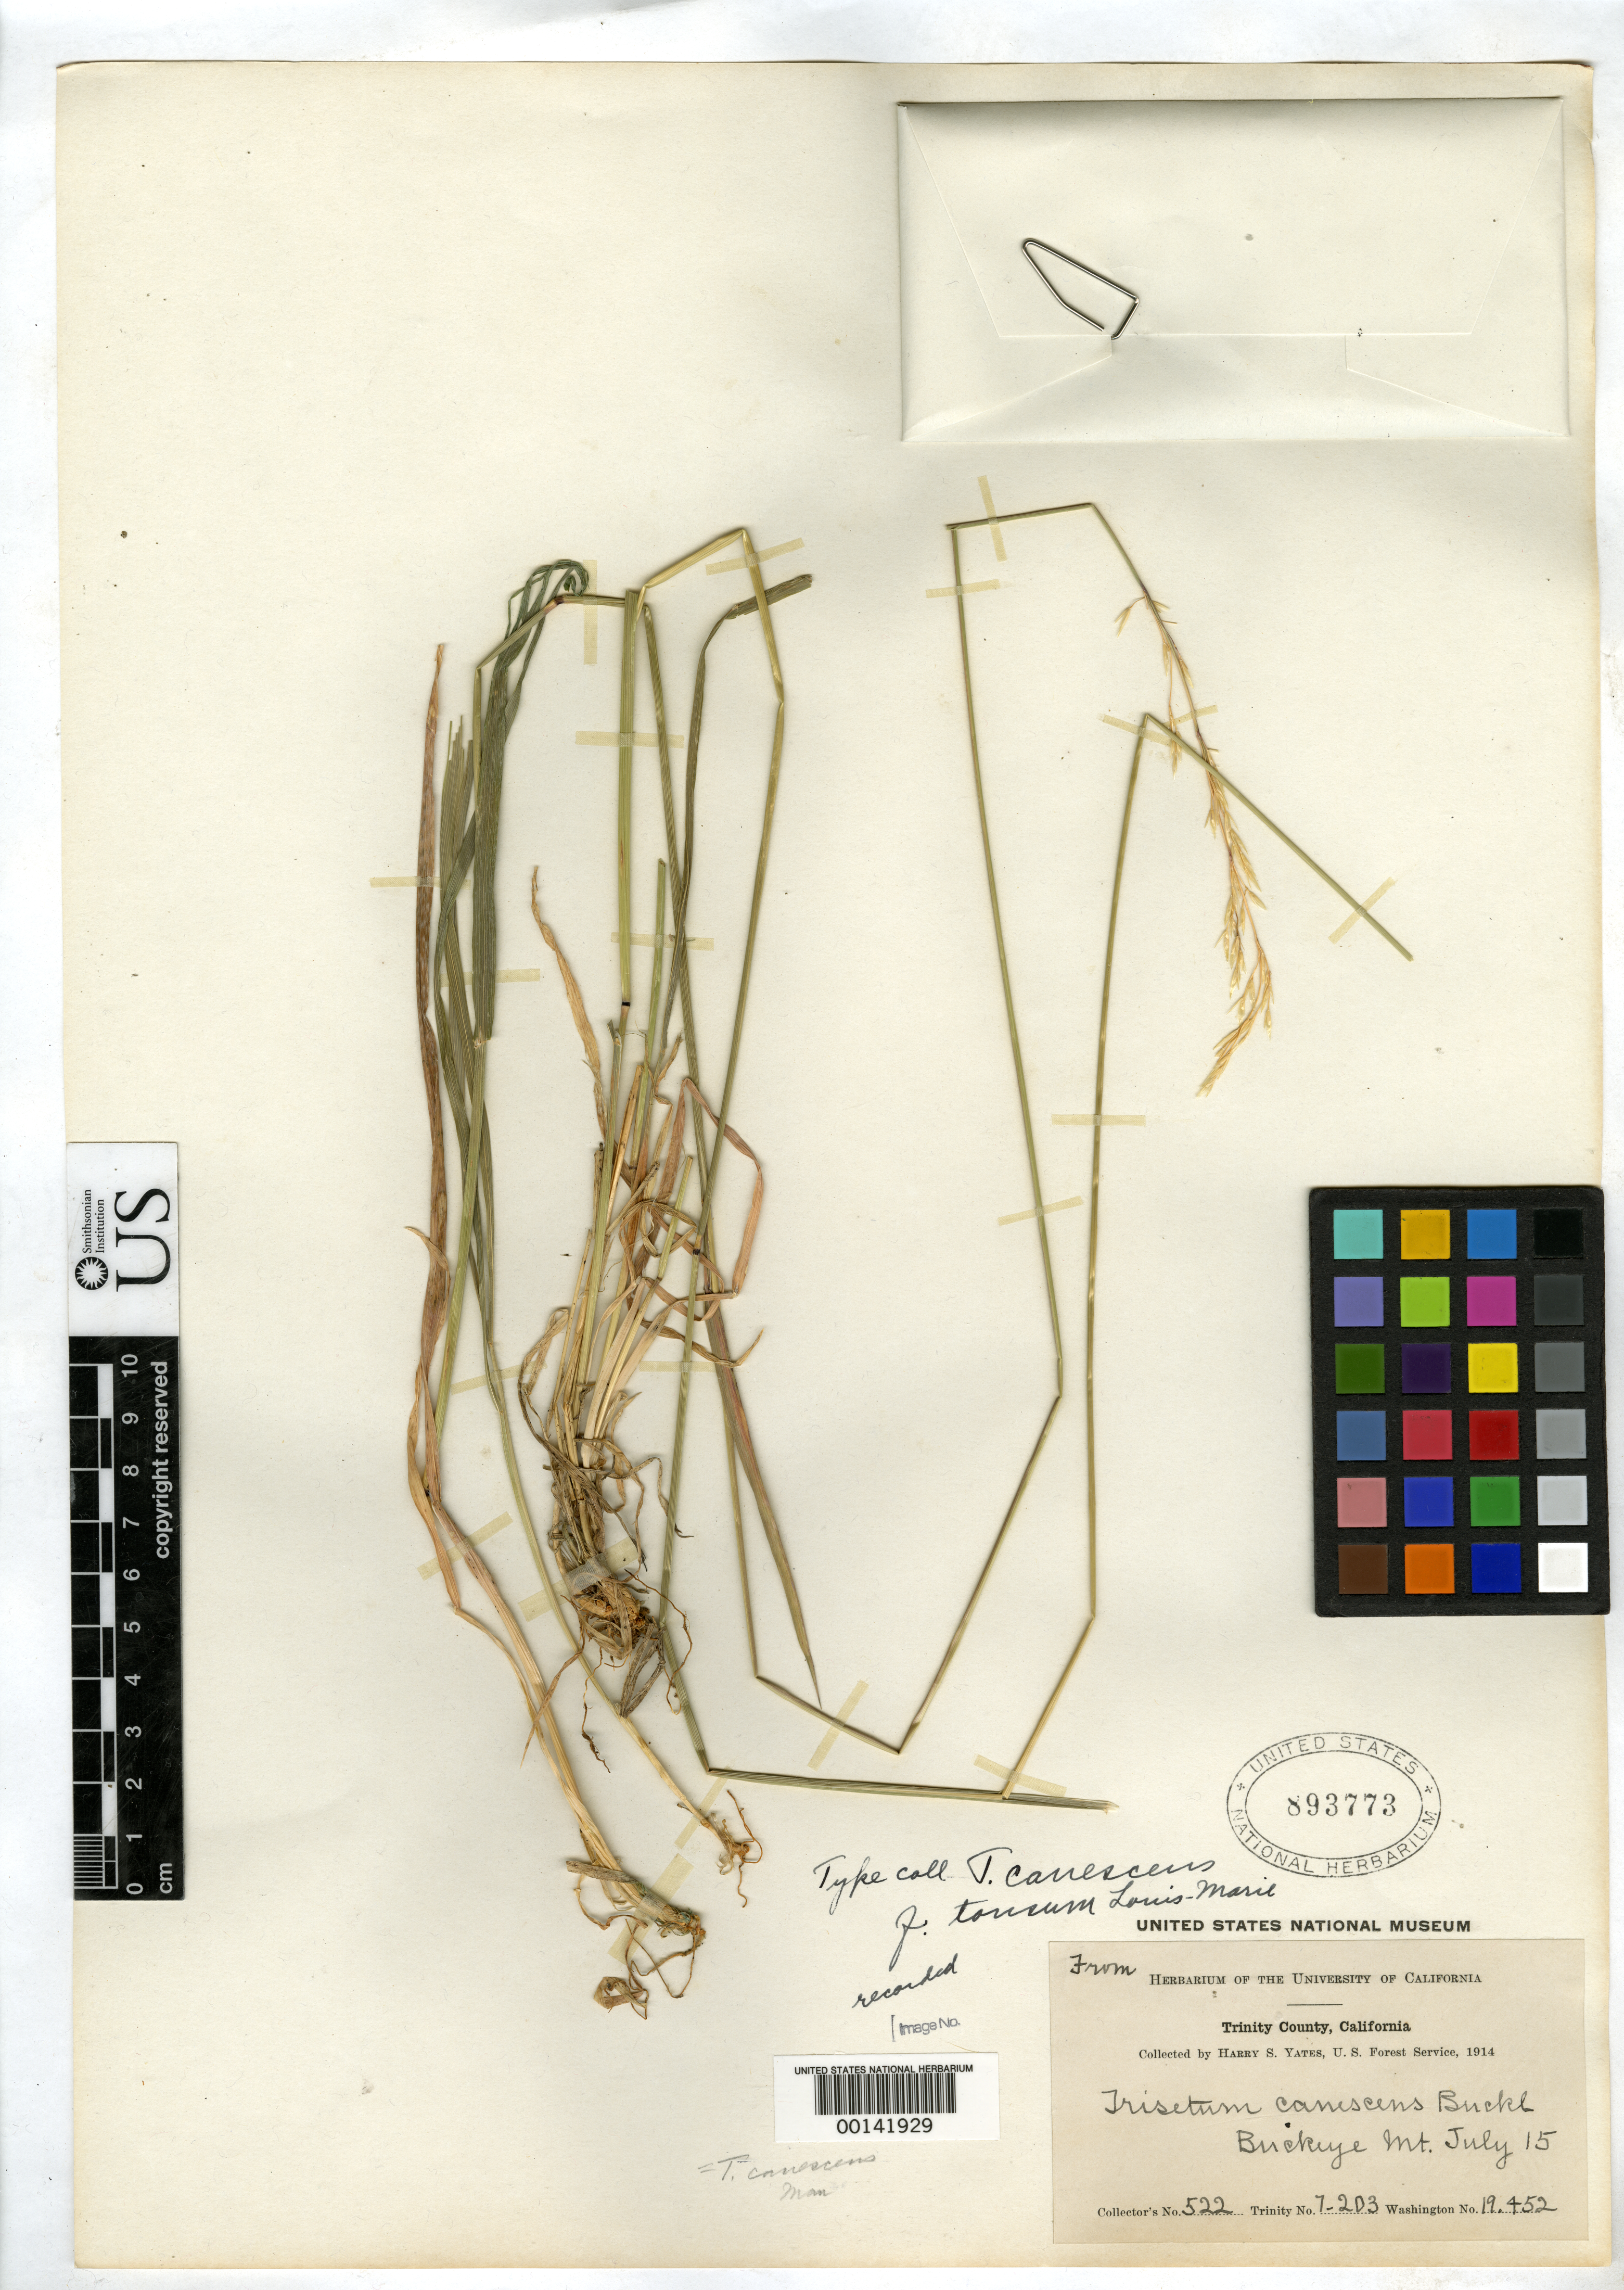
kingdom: Plantae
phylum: Tracheophyta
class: Liliopsida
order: Poales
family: Poaceae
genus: Trisetum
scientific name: Trisetum canescens f. tonsum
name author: Louis-Marie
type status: Isotype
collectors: H. S. Yates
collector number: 522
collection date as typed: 1914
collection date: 1914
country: United States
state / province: California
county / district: Trinity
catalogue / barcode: US 893773